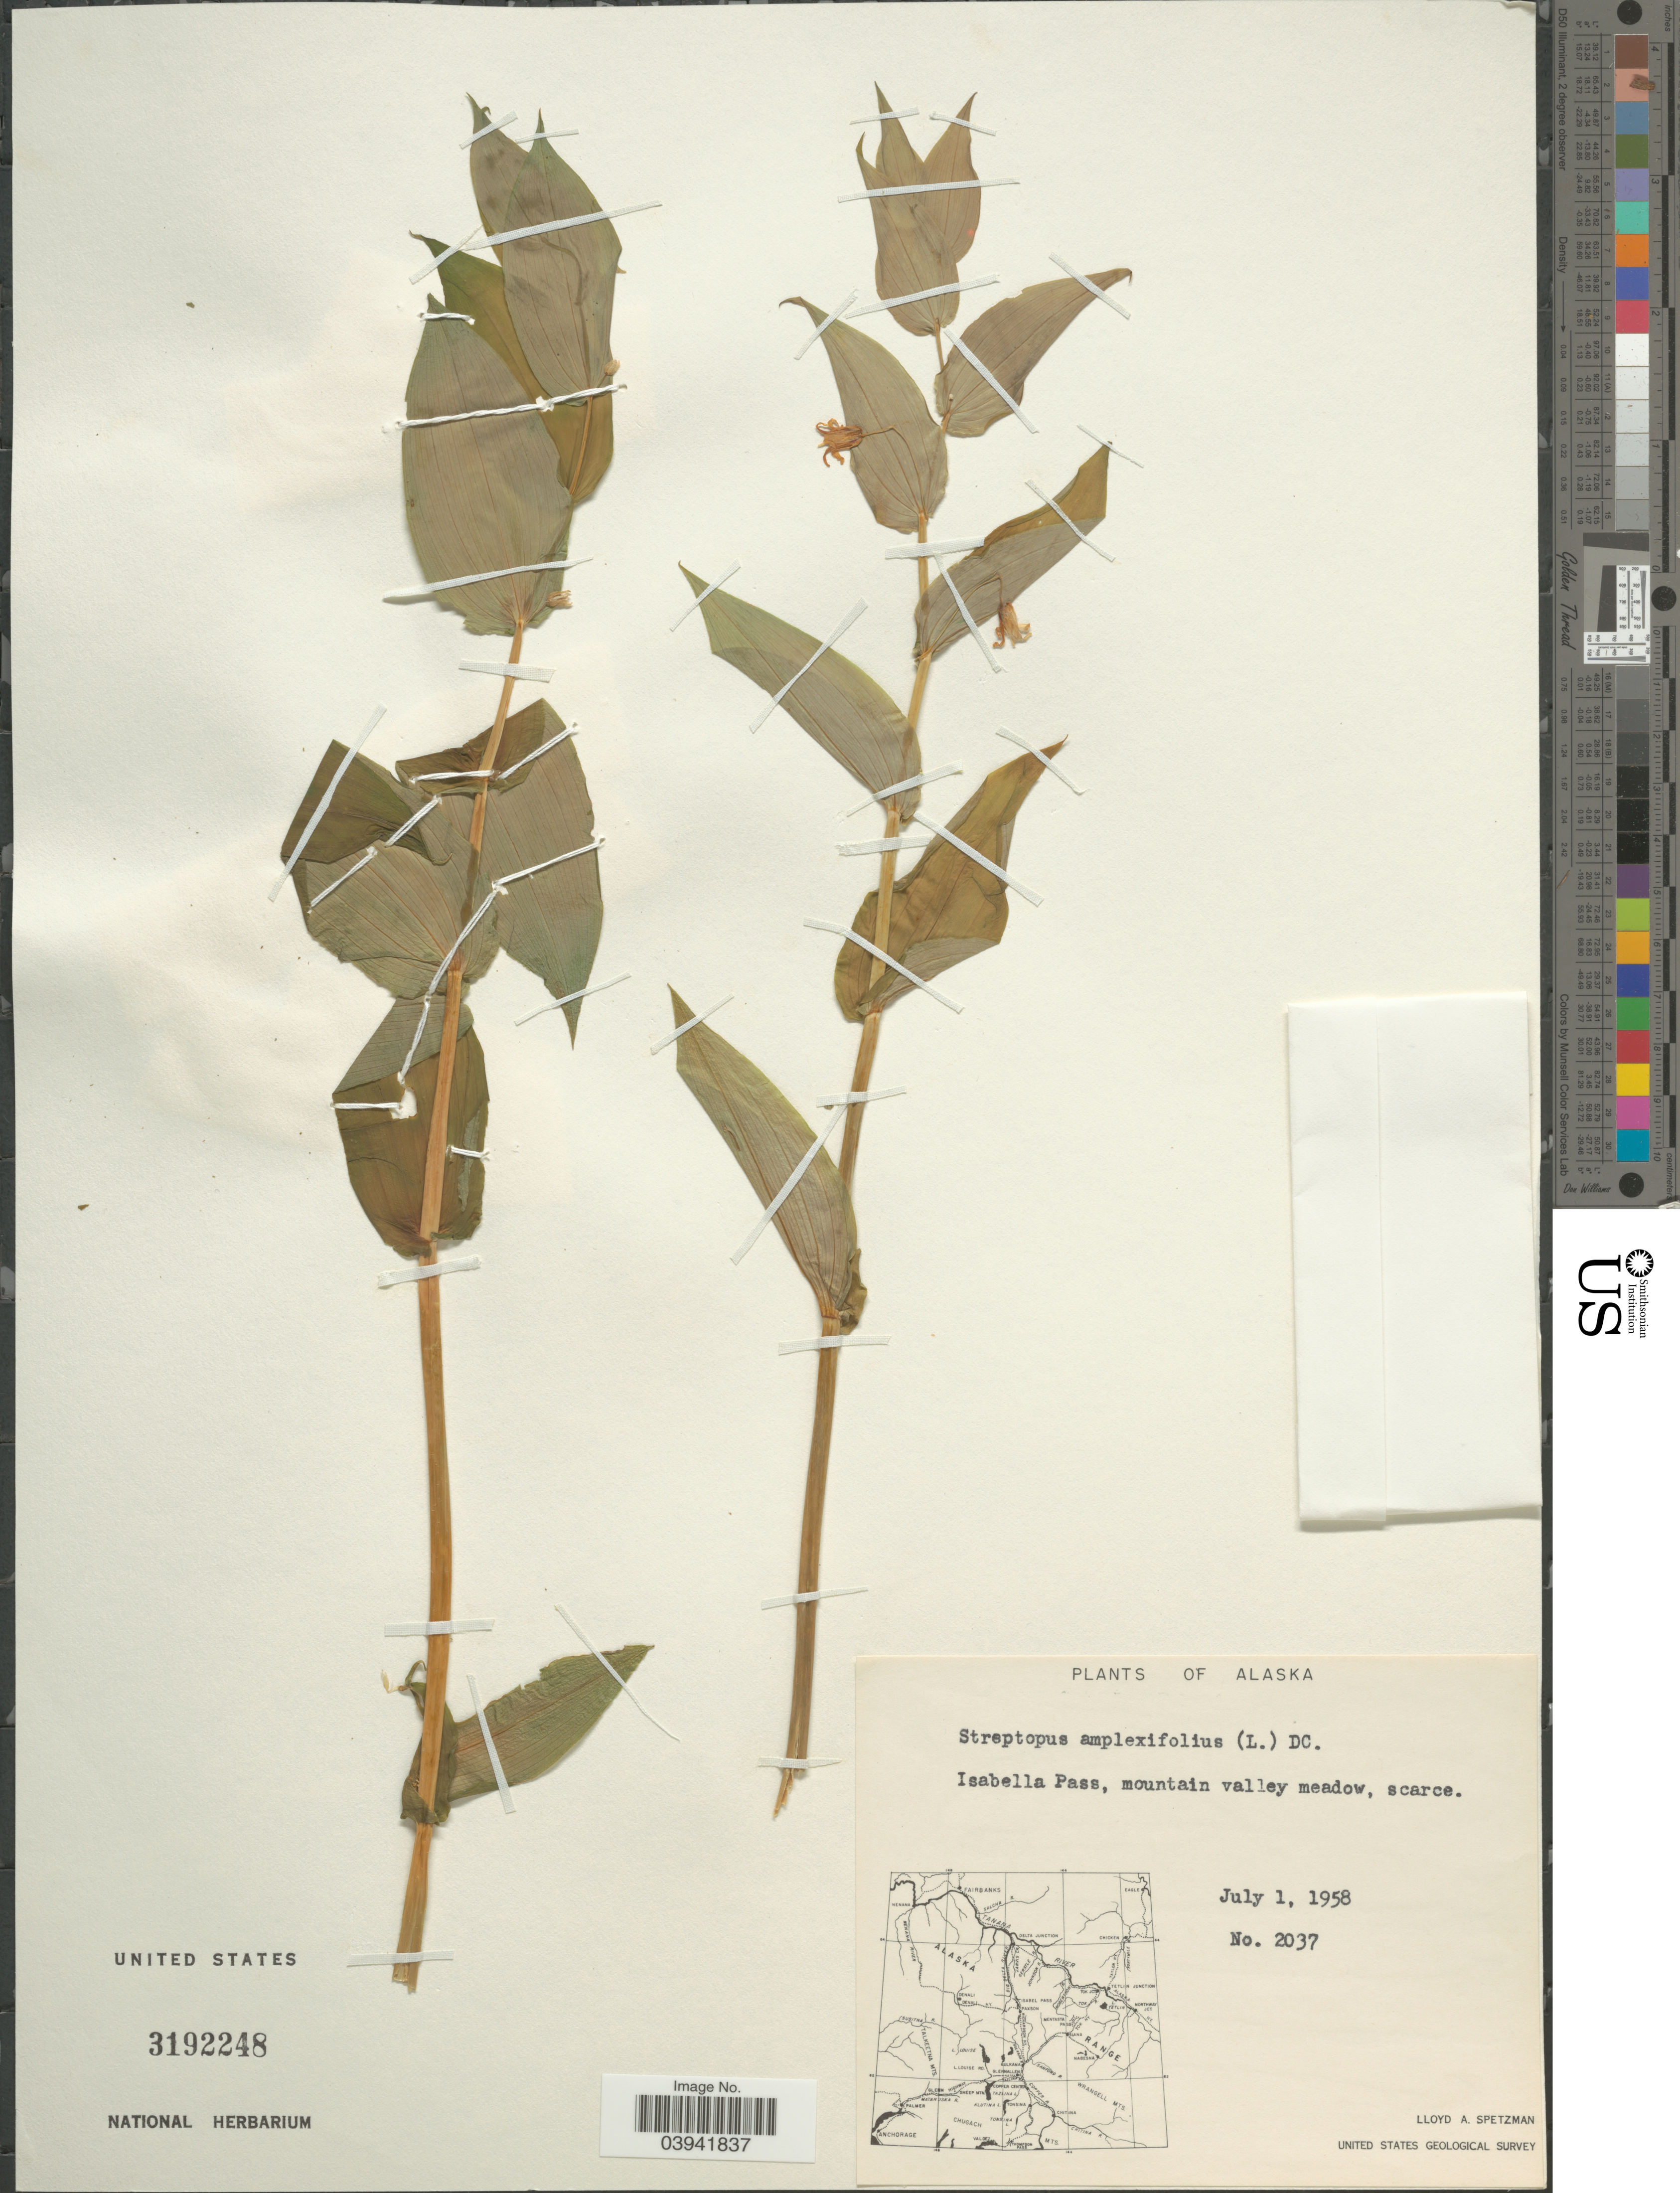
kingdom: Plantae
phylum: Tracheophyta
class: Liliopsida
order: Liliales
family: Liliaceae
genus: Streptopus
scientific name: Streptopus amplexifolius var. papillatus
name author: (Fassett) Ohwi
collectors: L. Spetzman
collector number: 2037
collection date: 1958-07-01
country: United States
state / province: Alaska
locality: Isabella Pass, mountain valley meadow, scarce.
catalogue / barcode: US 3192248